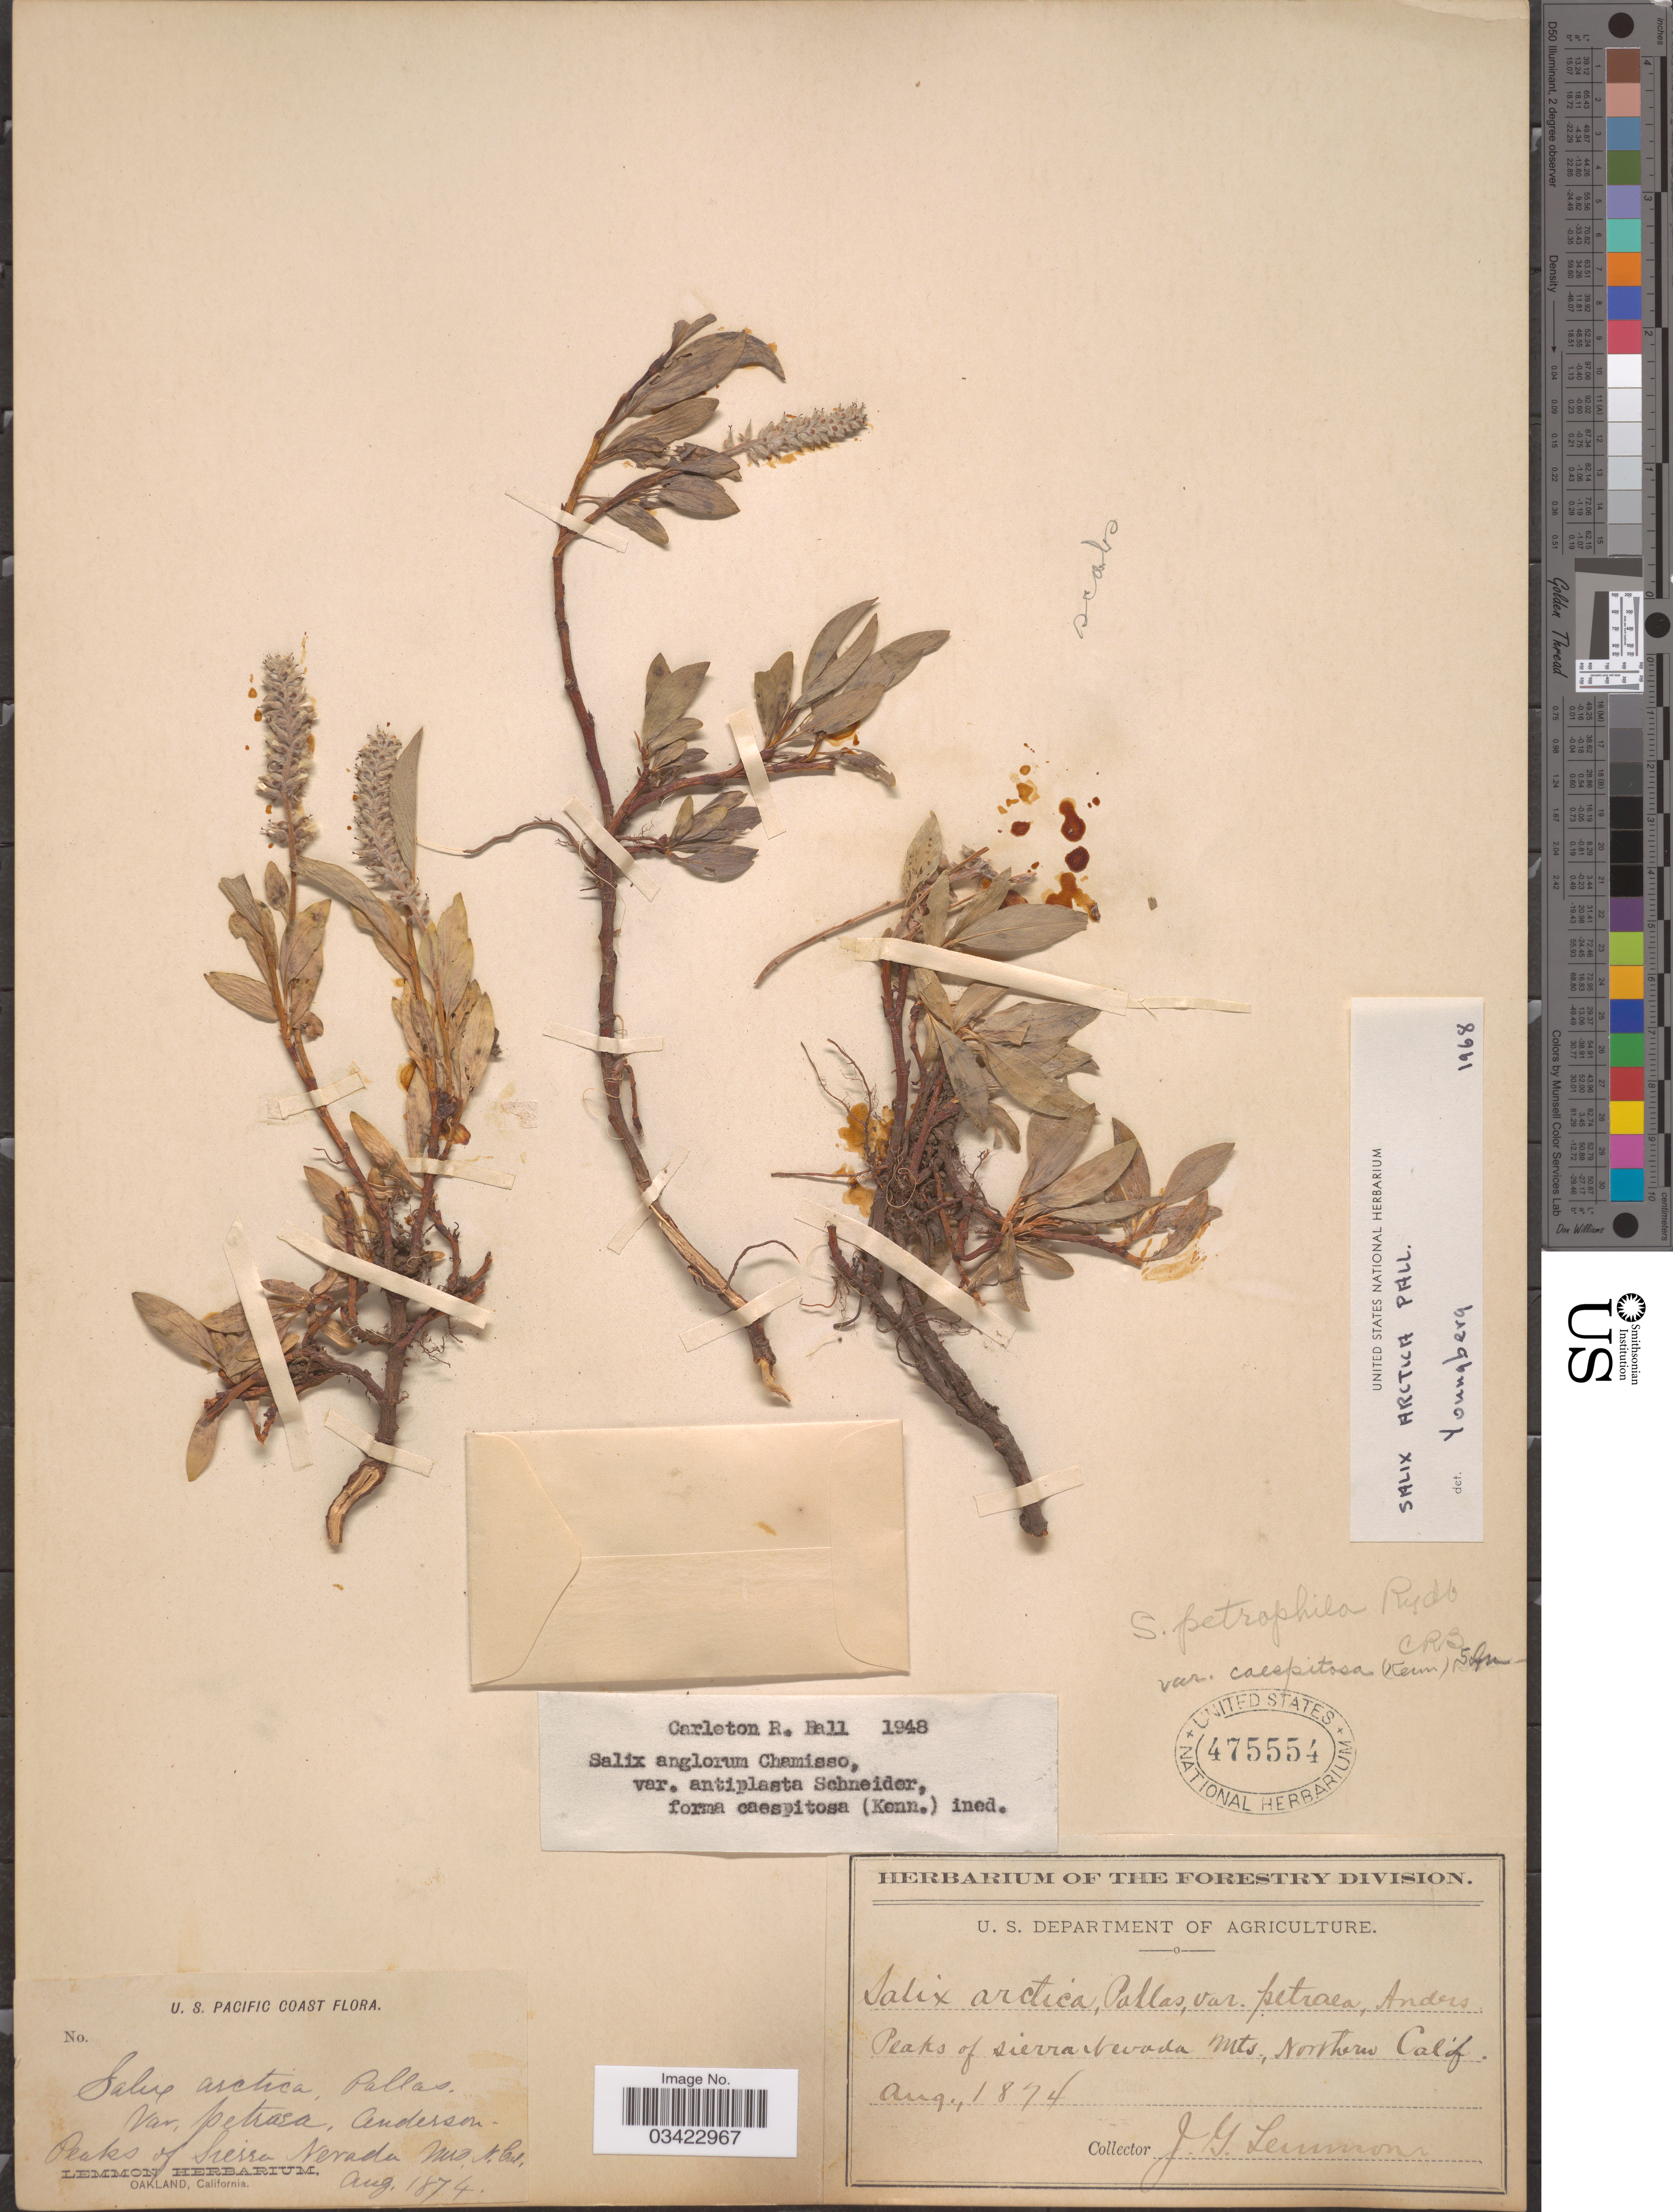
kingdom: Plantae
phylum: Tracheophyta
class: Magnoliopsida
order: Malpighiales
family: Salicaceae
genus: Salix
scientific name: Salix anglorum var. antiplasta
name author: C.K. Schneid.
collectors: J. Lemmon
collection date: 1874-08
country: United States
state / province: California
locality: U. S. Pacific Coast. Peaks of Sierra Nevada Mts., Northern Calif.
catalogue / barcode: US 475554